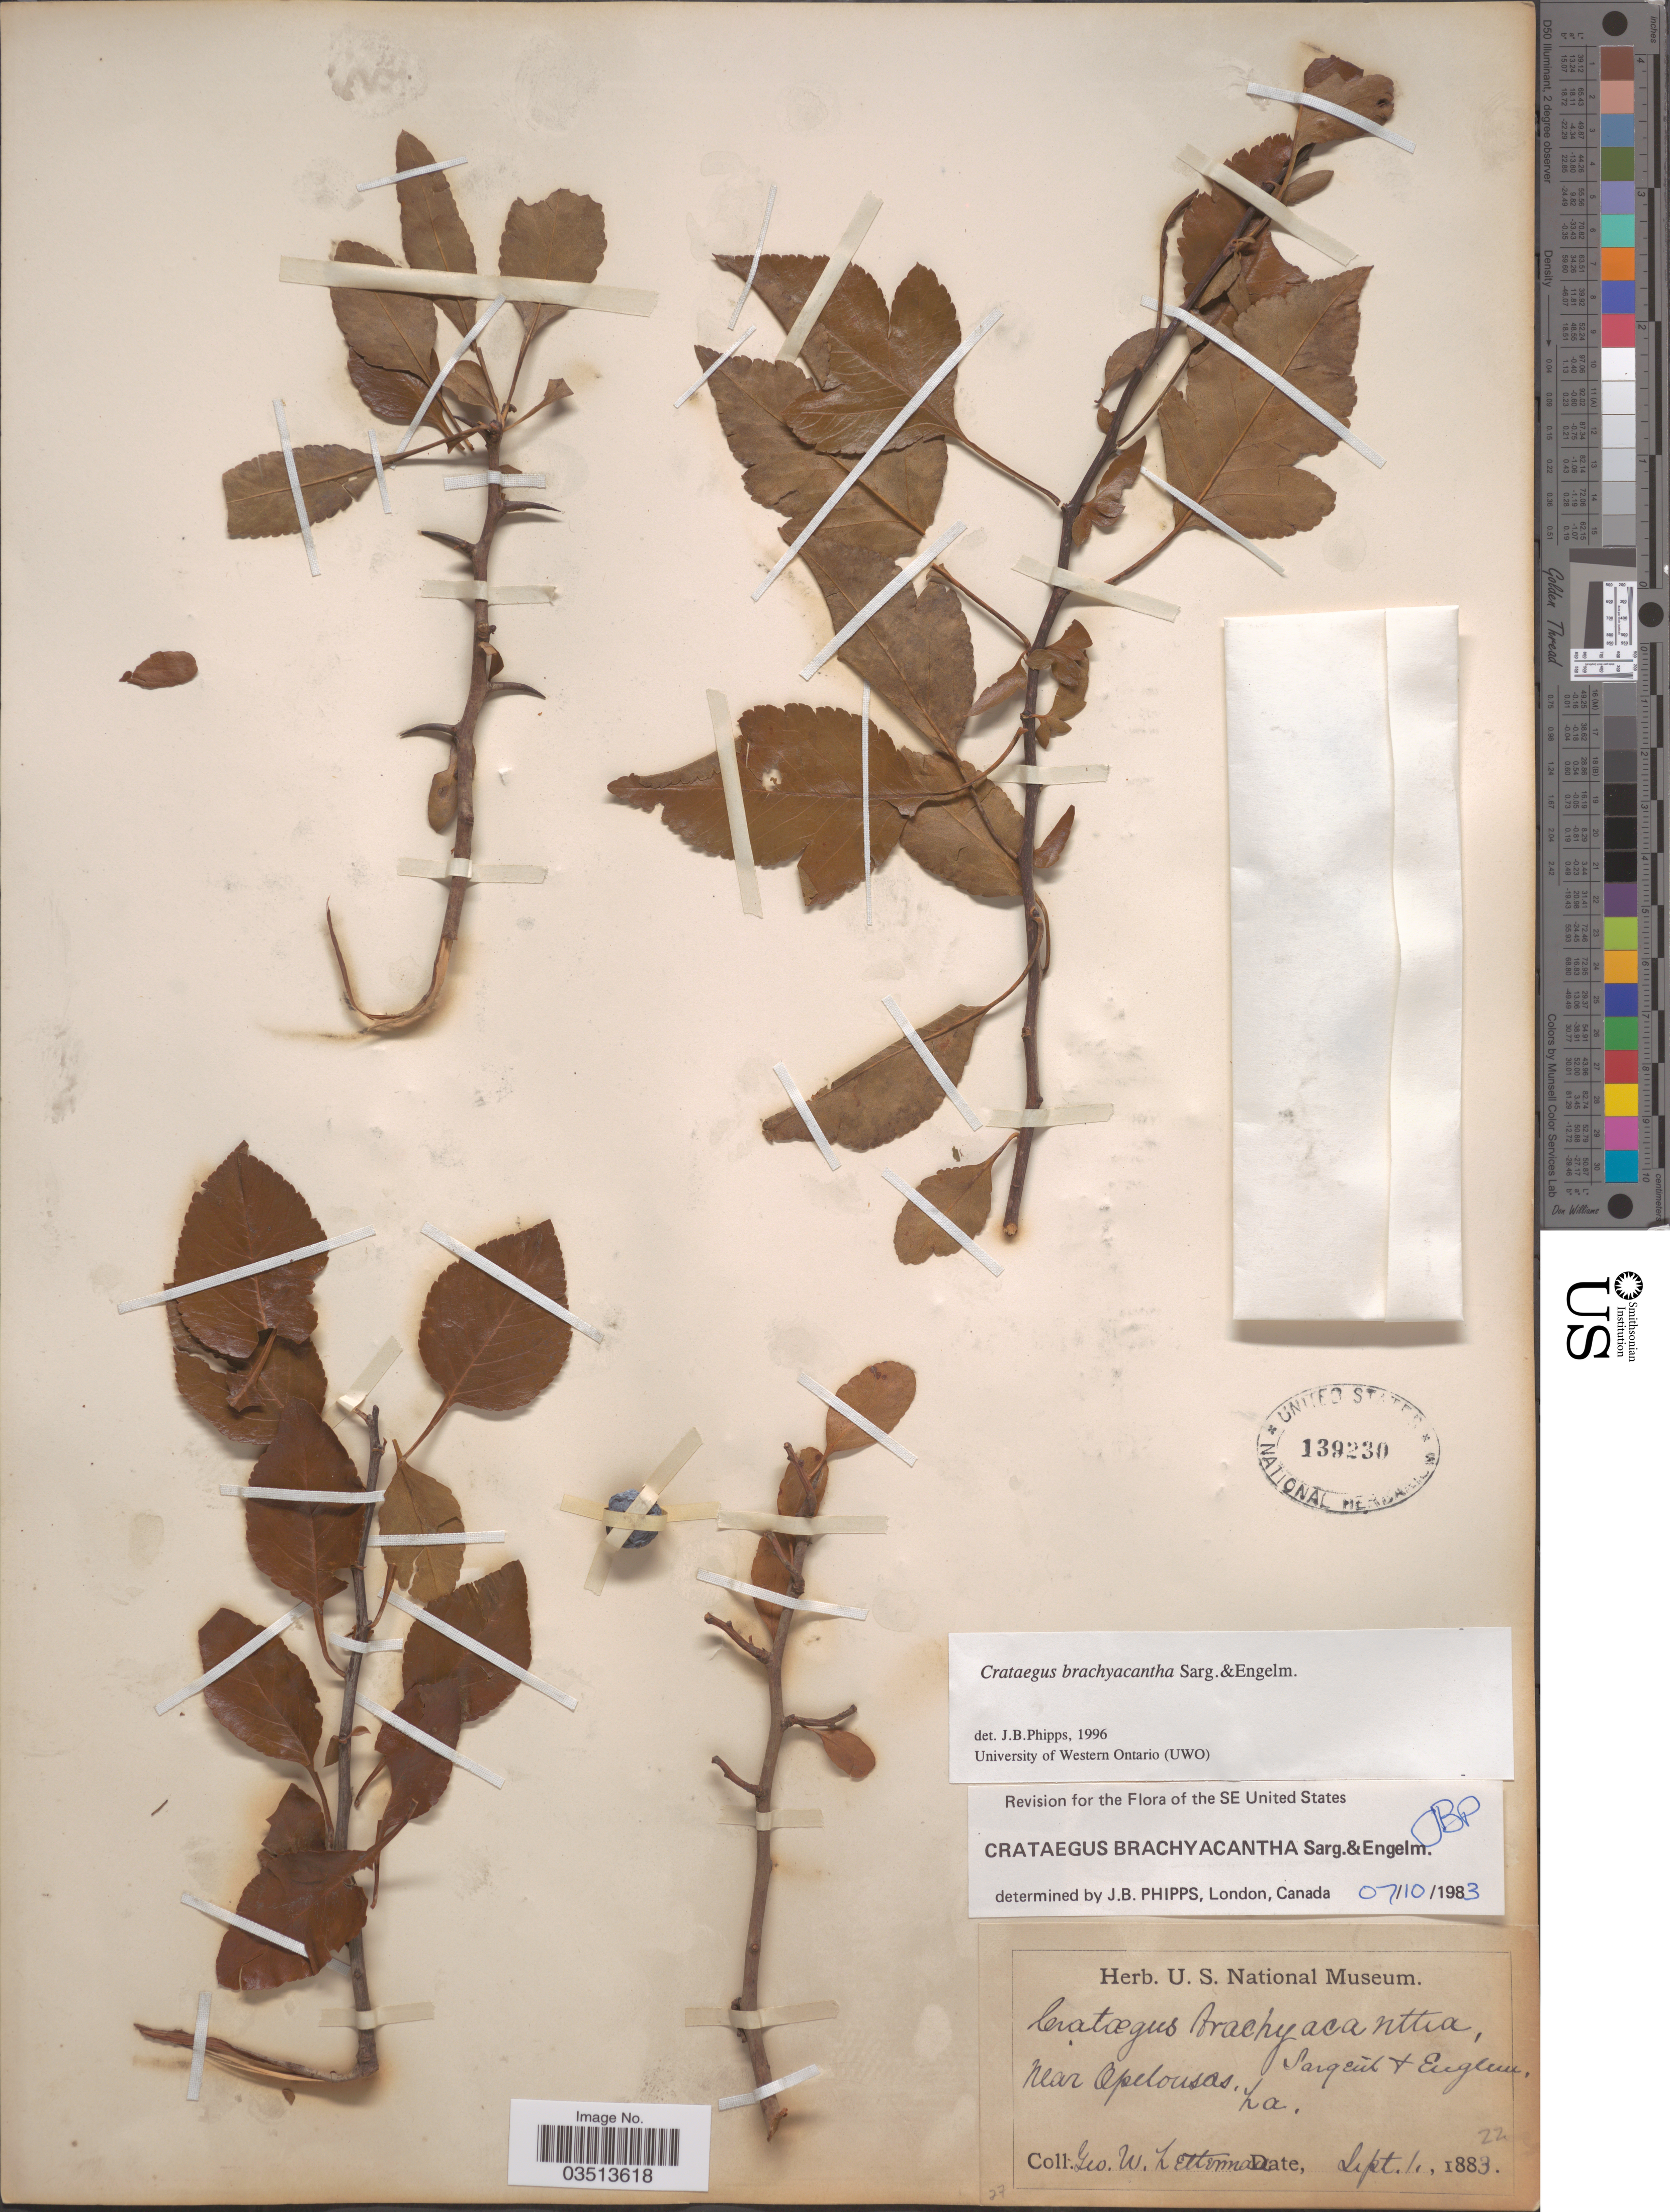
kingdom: Plantae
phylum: Tracheophyta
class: Magnoliopsida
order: Rosales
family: Rosaceae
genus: Crataegus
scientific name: Crataegus brachyacantha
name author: Sarg. & Engelm.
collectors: G. W. Letterman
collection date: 1883-09-01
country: United States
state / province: Louisiana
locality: Near Opelousas.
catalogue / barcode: US 139230